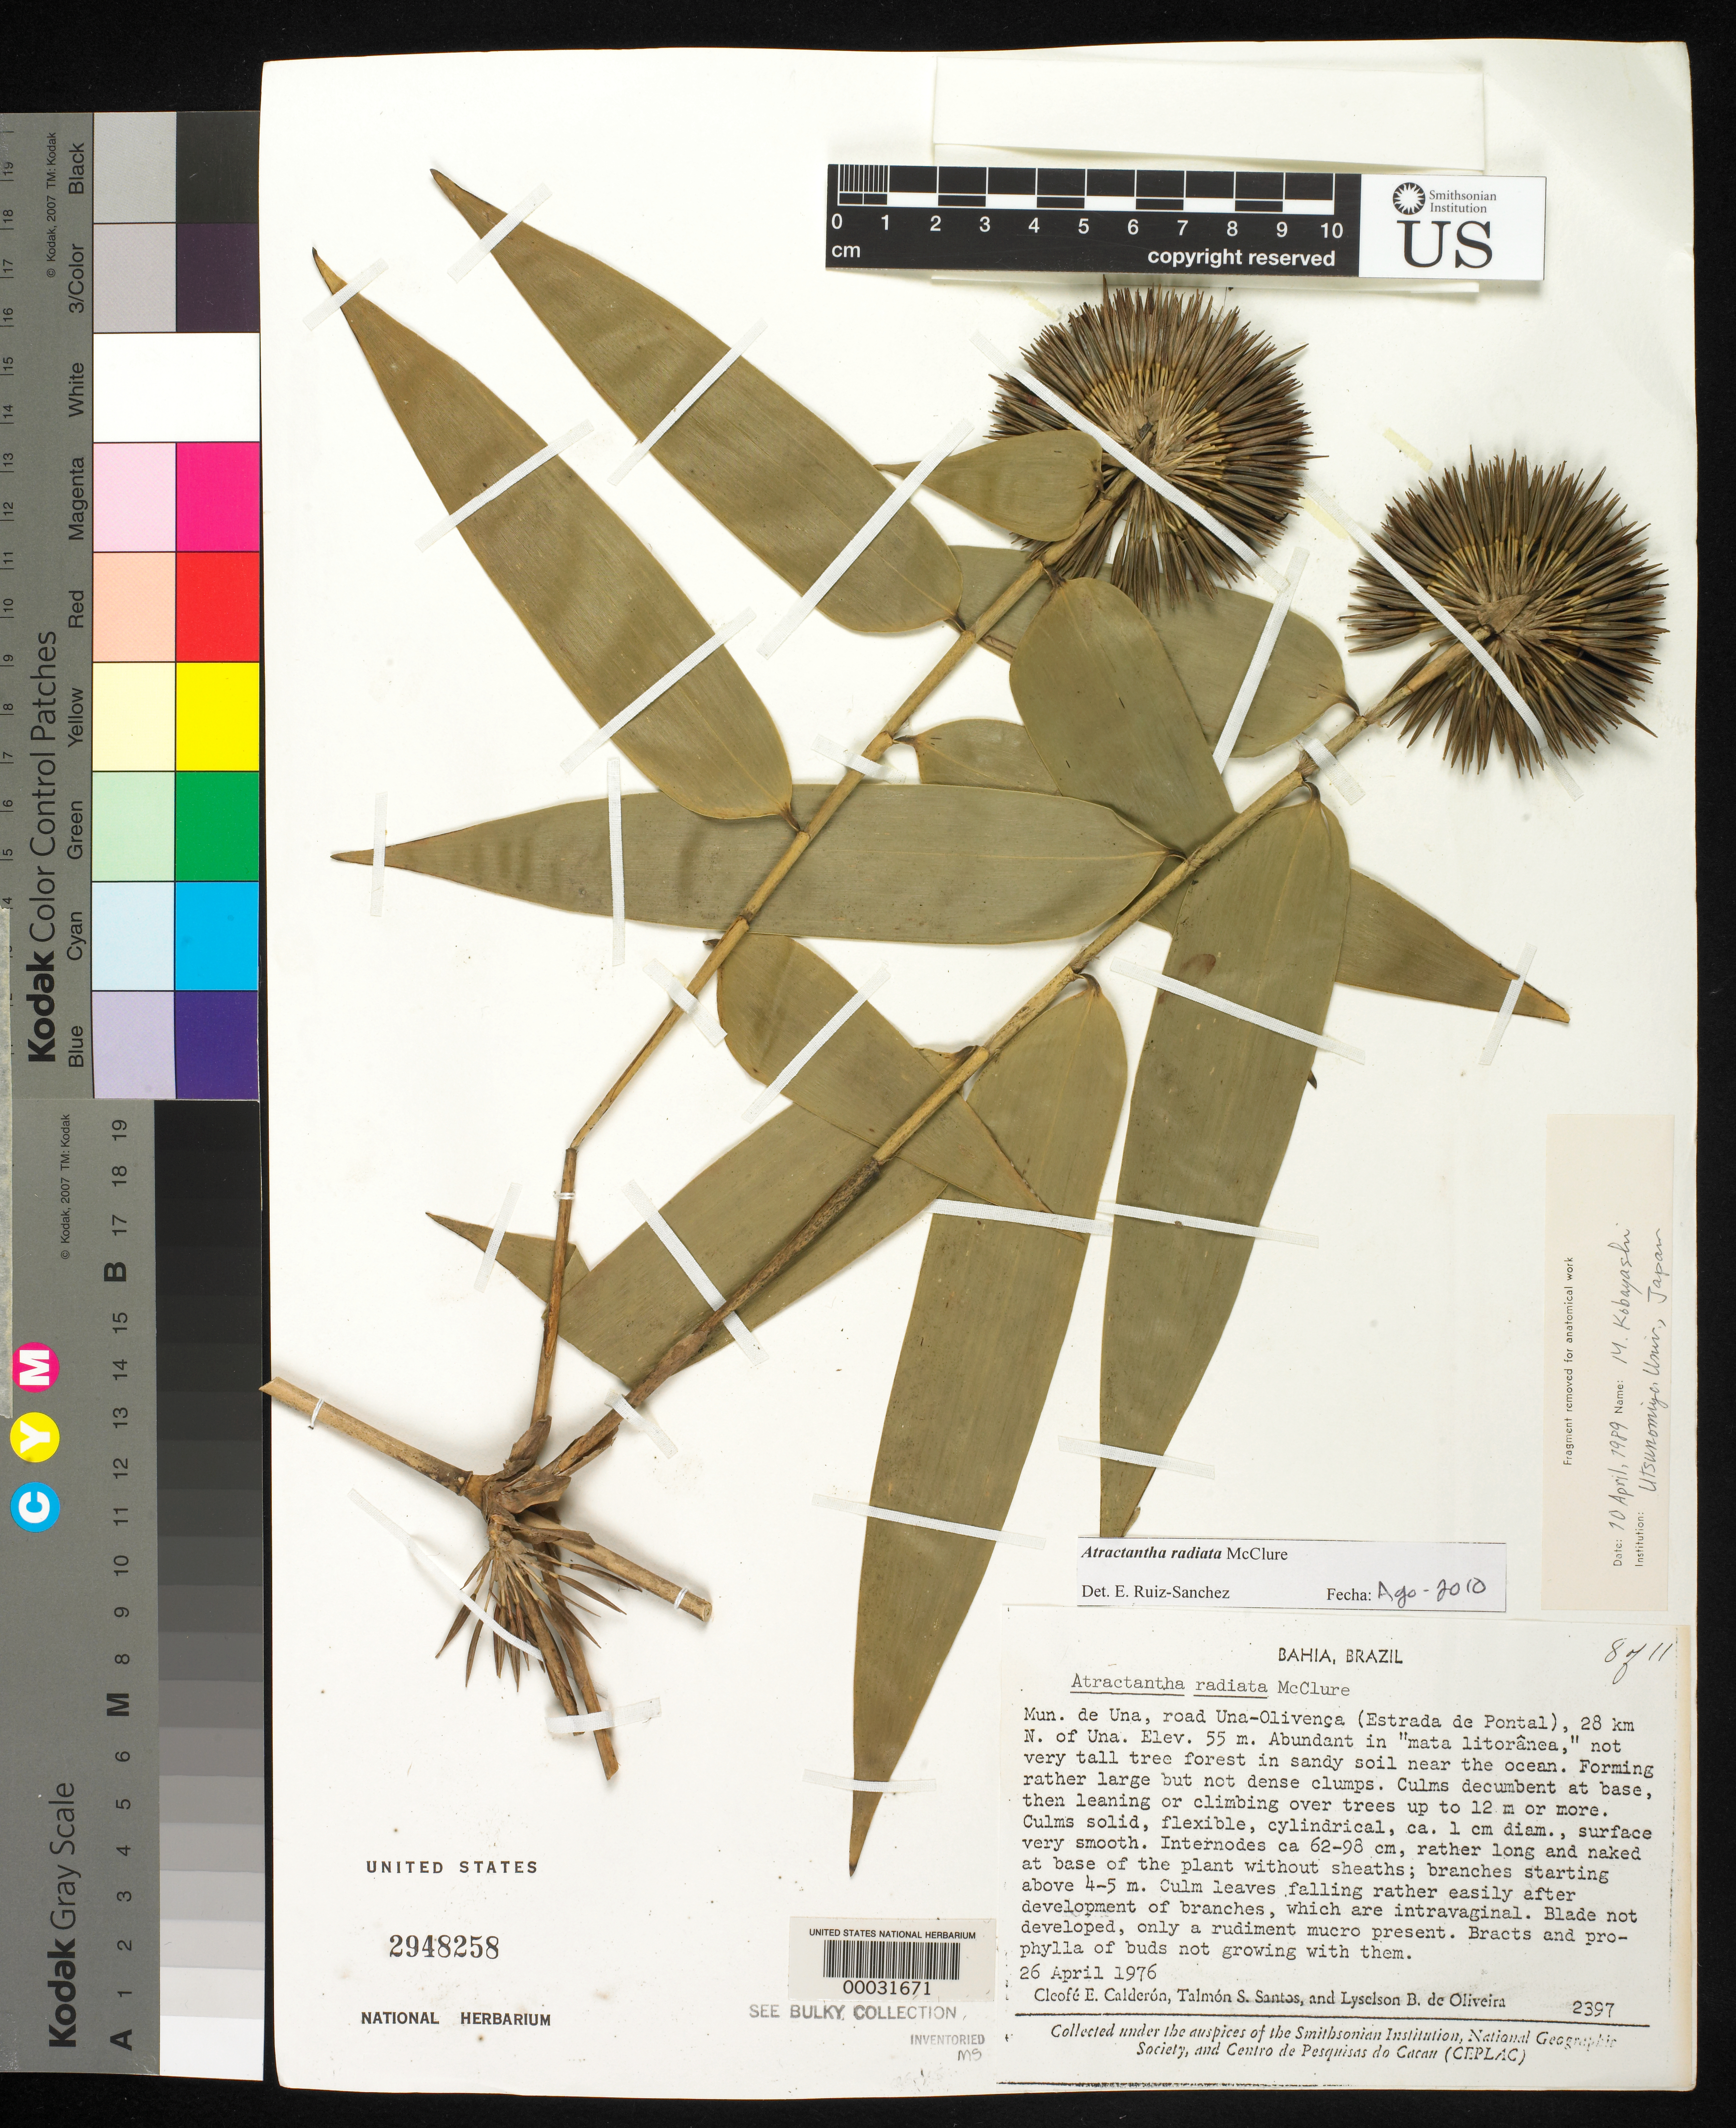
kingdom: Plantae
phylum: Tracheophyta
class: Liliopsida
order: Poales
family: Poaceae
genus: Atractantha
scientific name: Atractantha radiata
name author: McClure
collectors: C. E. Calderón & R. S. Pinheiro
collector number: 2397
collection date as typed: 26 Apr 1976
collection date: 1976-04-26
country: Brazil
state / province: Bahia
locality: Una, oliveca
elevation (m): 55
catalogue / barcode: US 2948258